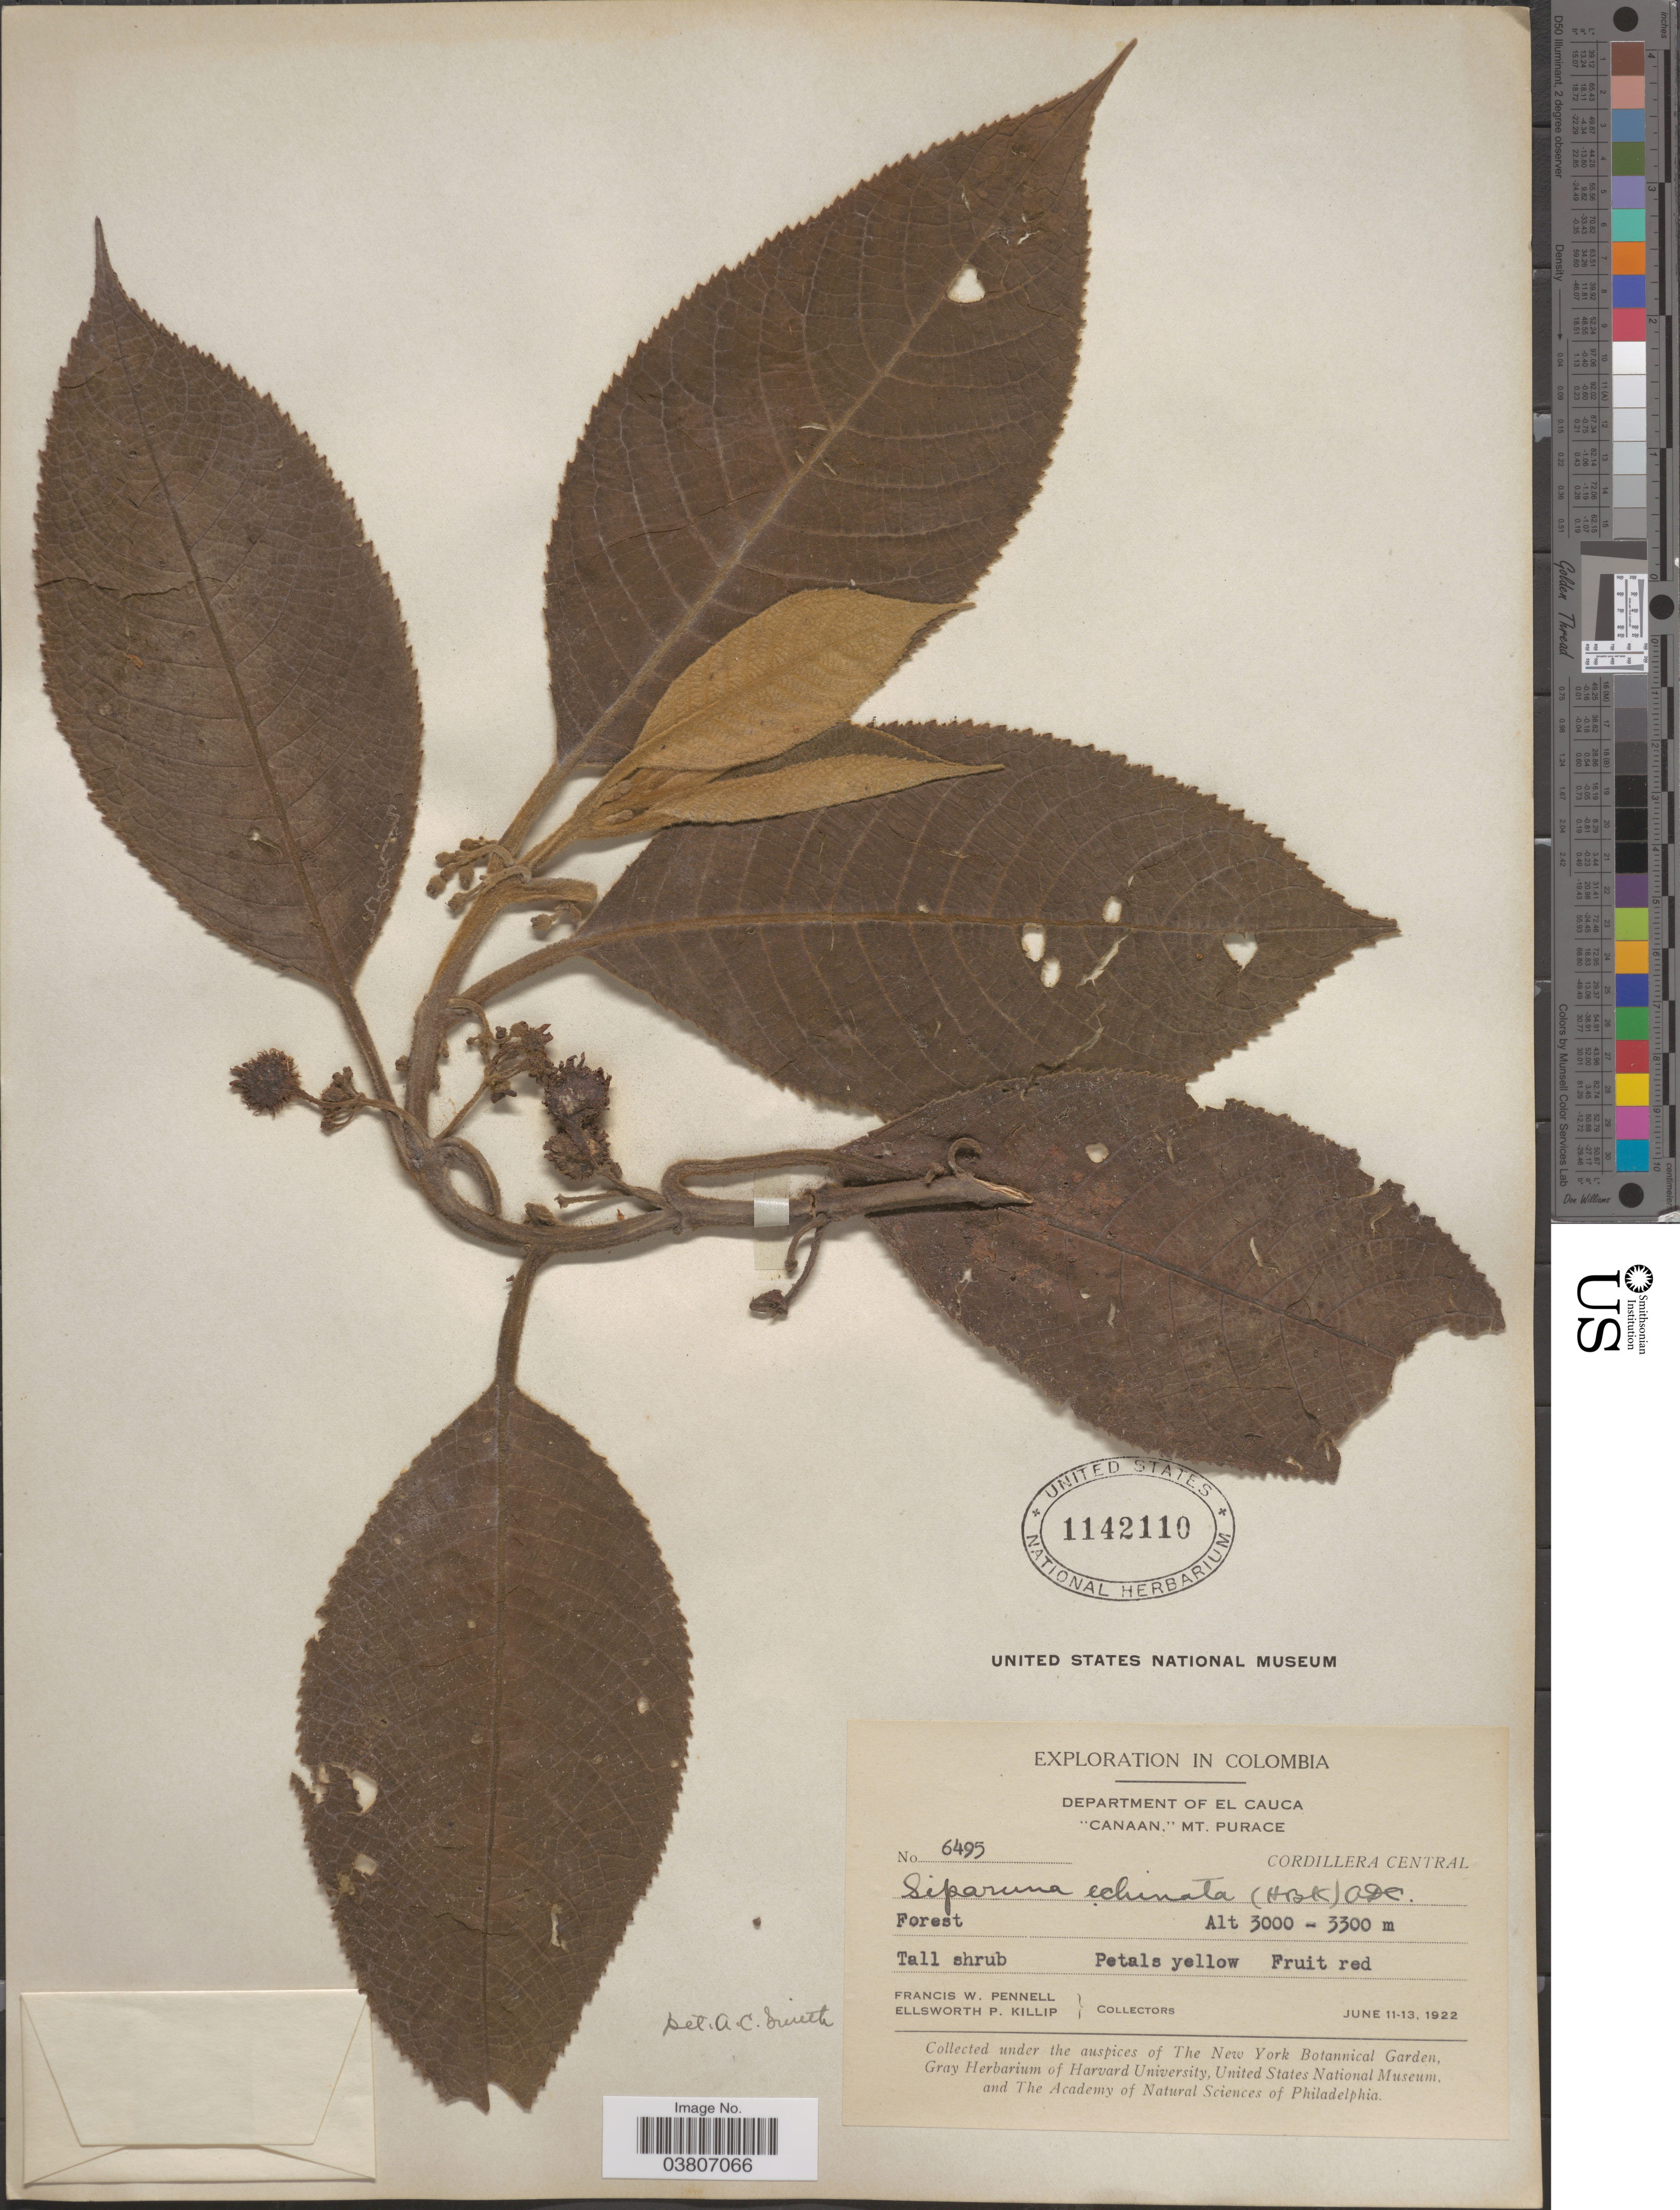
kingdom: Plantae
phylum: Tracheophyta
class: Magnoliopsida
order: Laurales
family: Siparunaceae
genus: Siparuna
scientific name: Siparuna echinata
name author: (Kunth) A. DC.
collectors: F. W. Pennell & E. P. Killip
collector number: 6495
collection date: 1922-06-11/1922-06-13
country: Colombia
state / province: Cauca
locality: Department of El Cauca 'Canaan,' Mt. Purace.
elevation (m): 3000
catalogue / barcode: US 1142110